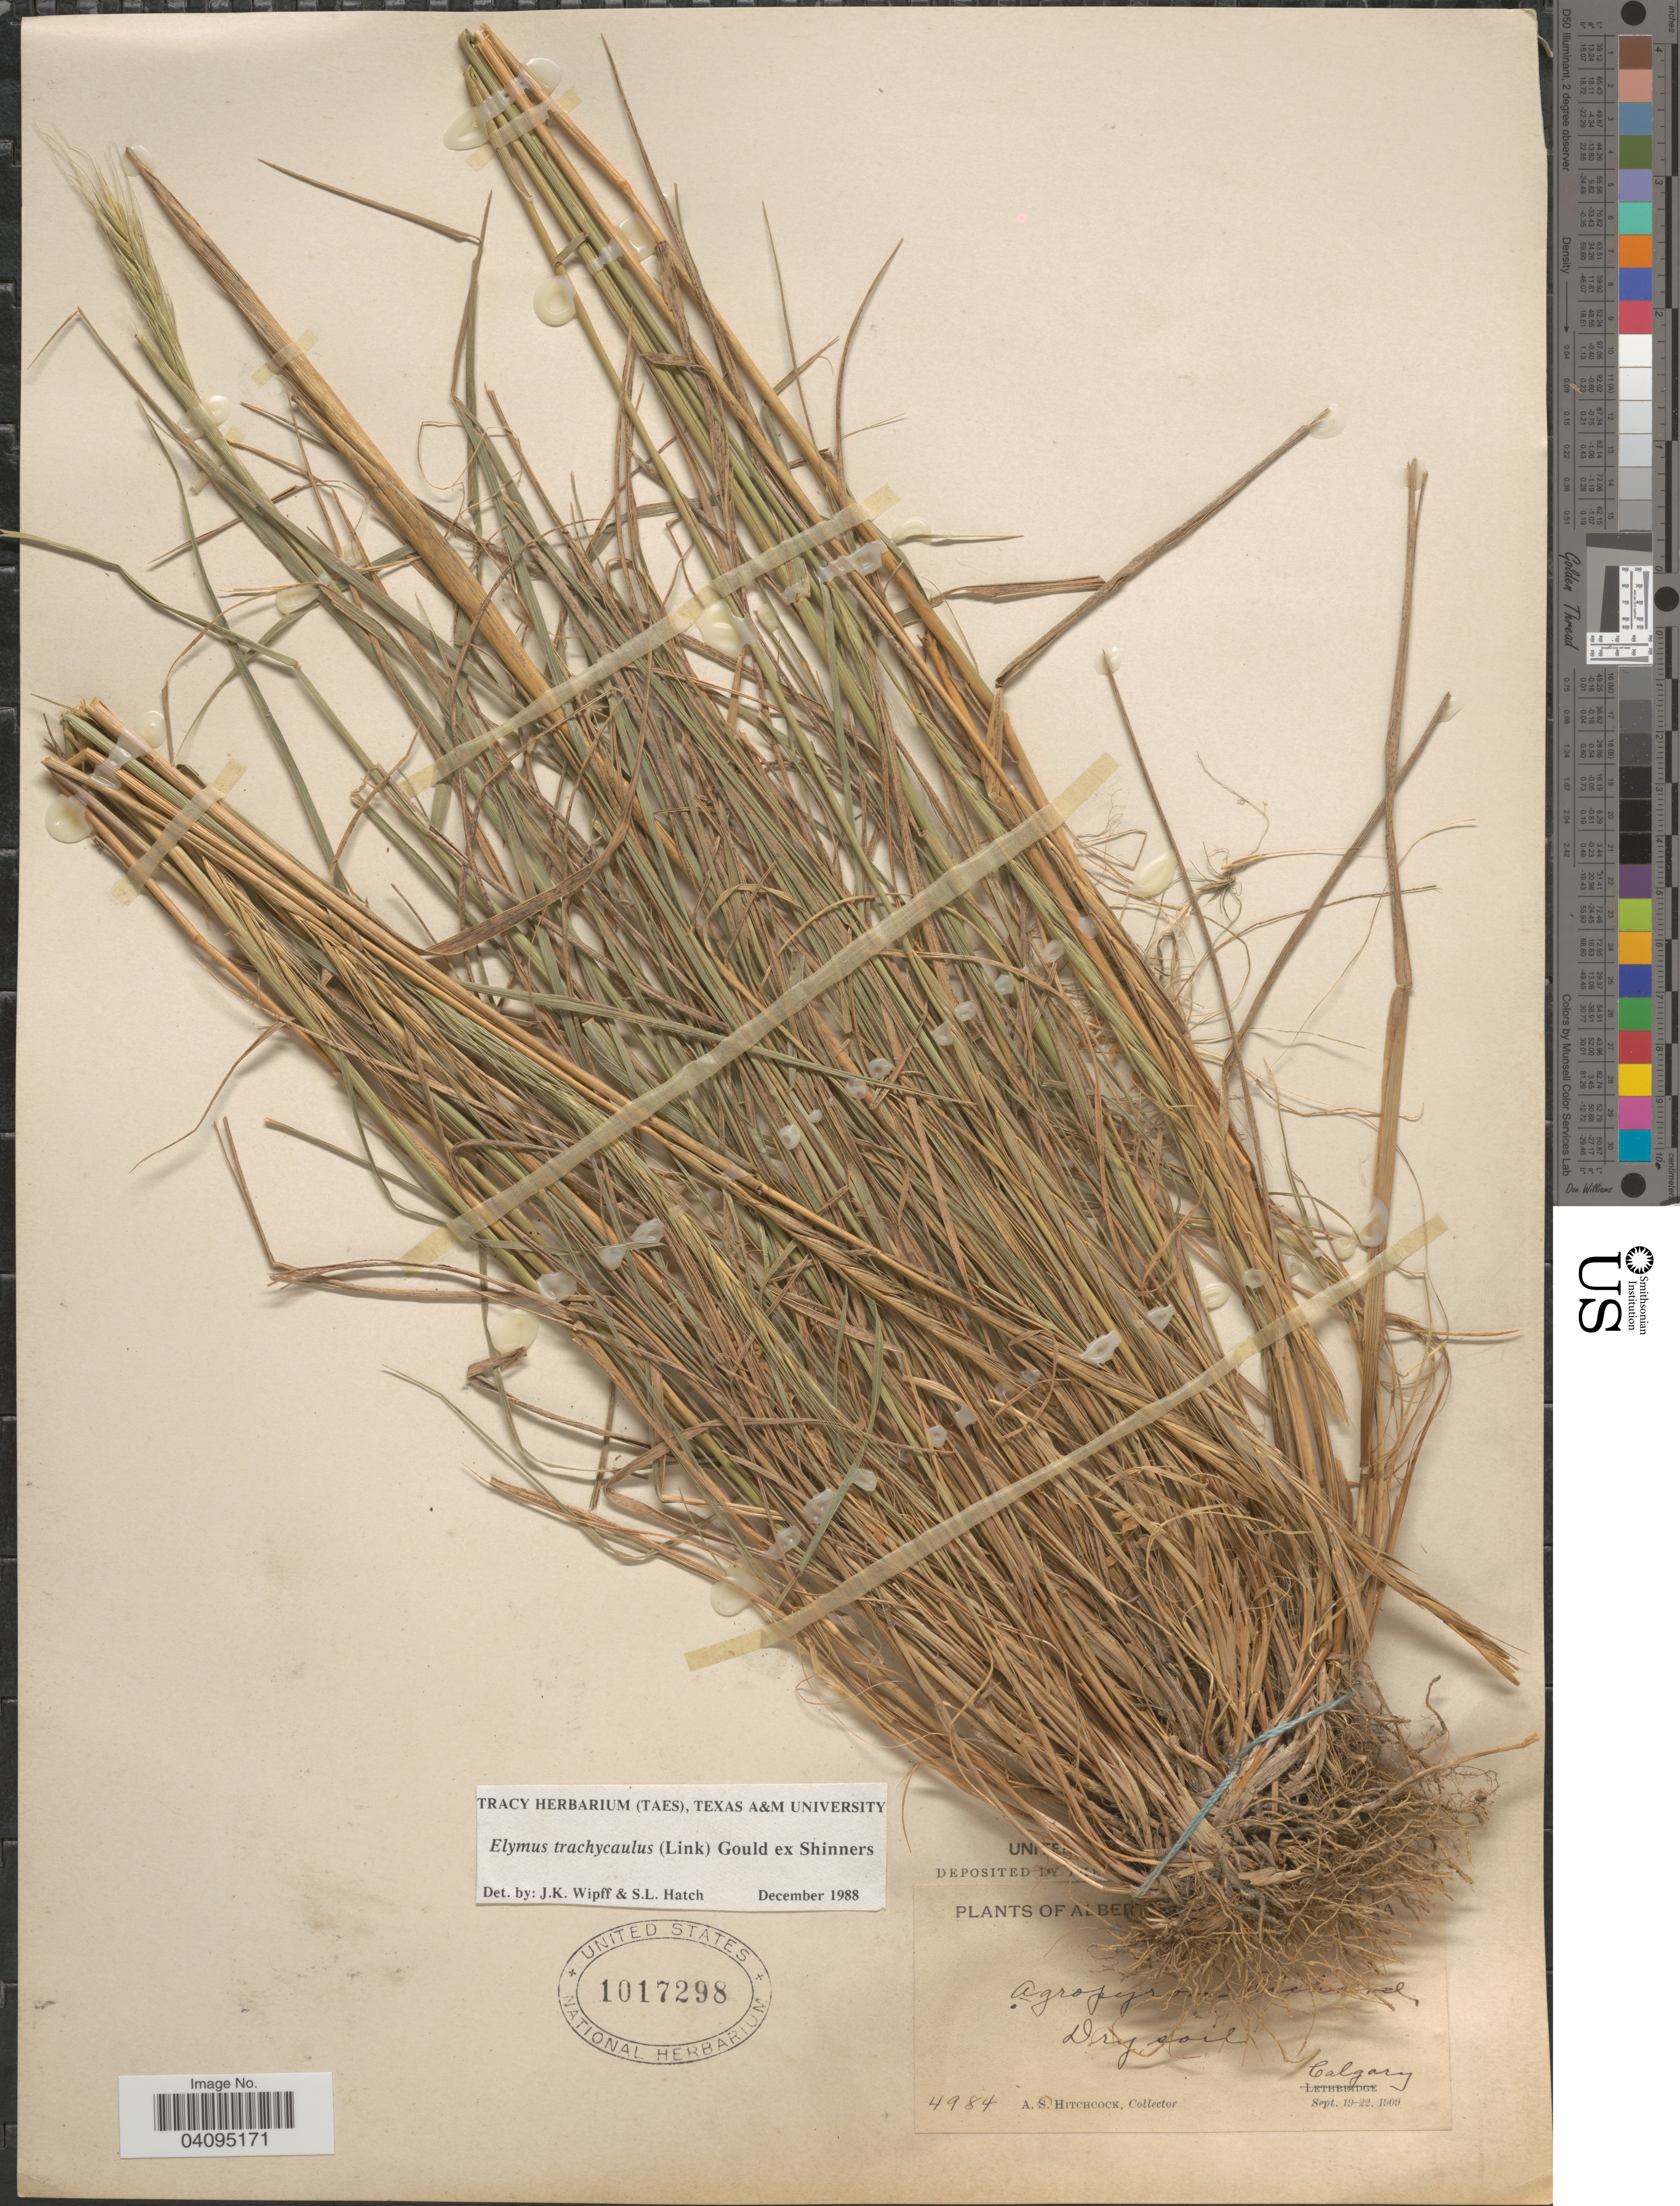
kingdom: Plantae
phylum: Tracheophyta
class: Liliopsida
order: Poales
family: Poaceae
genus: Elymus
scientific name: Elymus trachycaulus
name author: (Link) Gould ex Shinners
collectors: A. S. Hitchcock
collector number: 4984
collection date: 1909-09-19/1909-09-22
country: Canada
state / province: Alberta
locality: Dry soil. Calgary.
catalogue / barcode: US 1017298